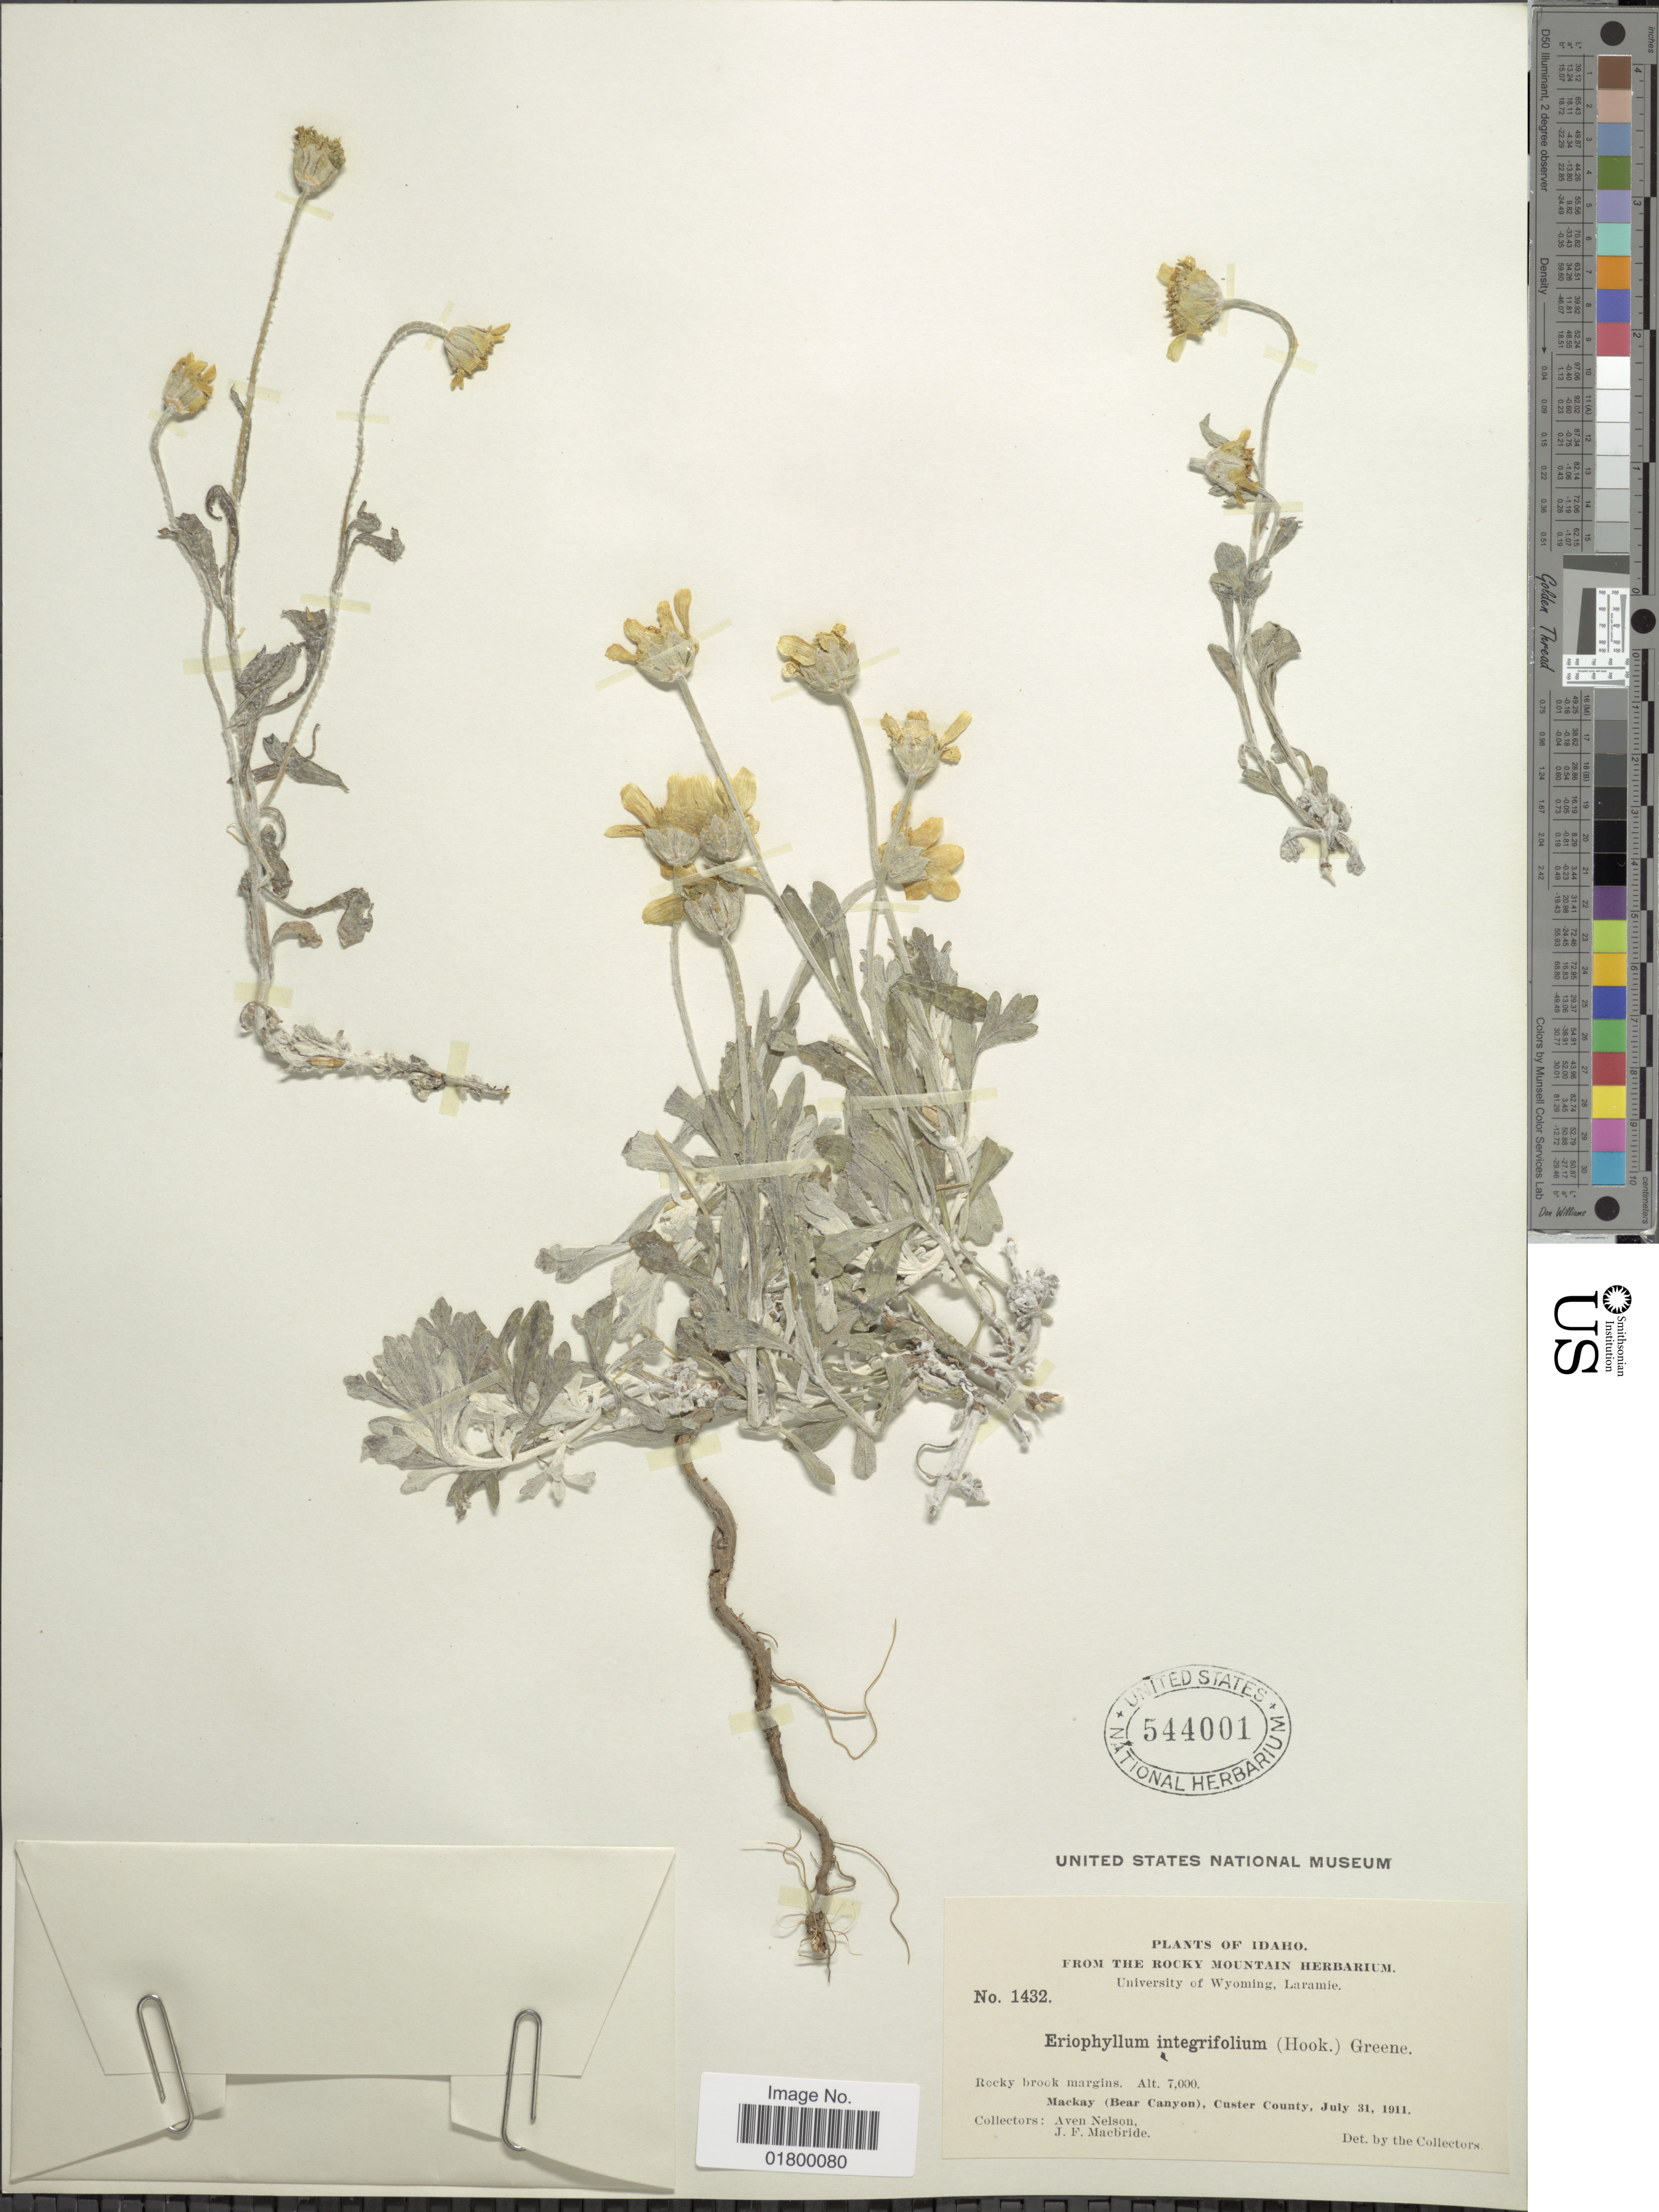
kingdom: Plantae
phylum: Tracheophyta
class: Magnoliopsida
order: Asterales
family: Asteraceae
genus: Eriophyllum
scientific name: Eriophyllum integrifolium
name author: (Hook.) Greene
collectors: A. Nelson & J. F. Macbride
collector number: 1432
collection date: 1911-07-31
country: United States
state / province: Idaho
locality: Mackey (Bear Canyon), Custer County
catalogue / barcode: US 544001